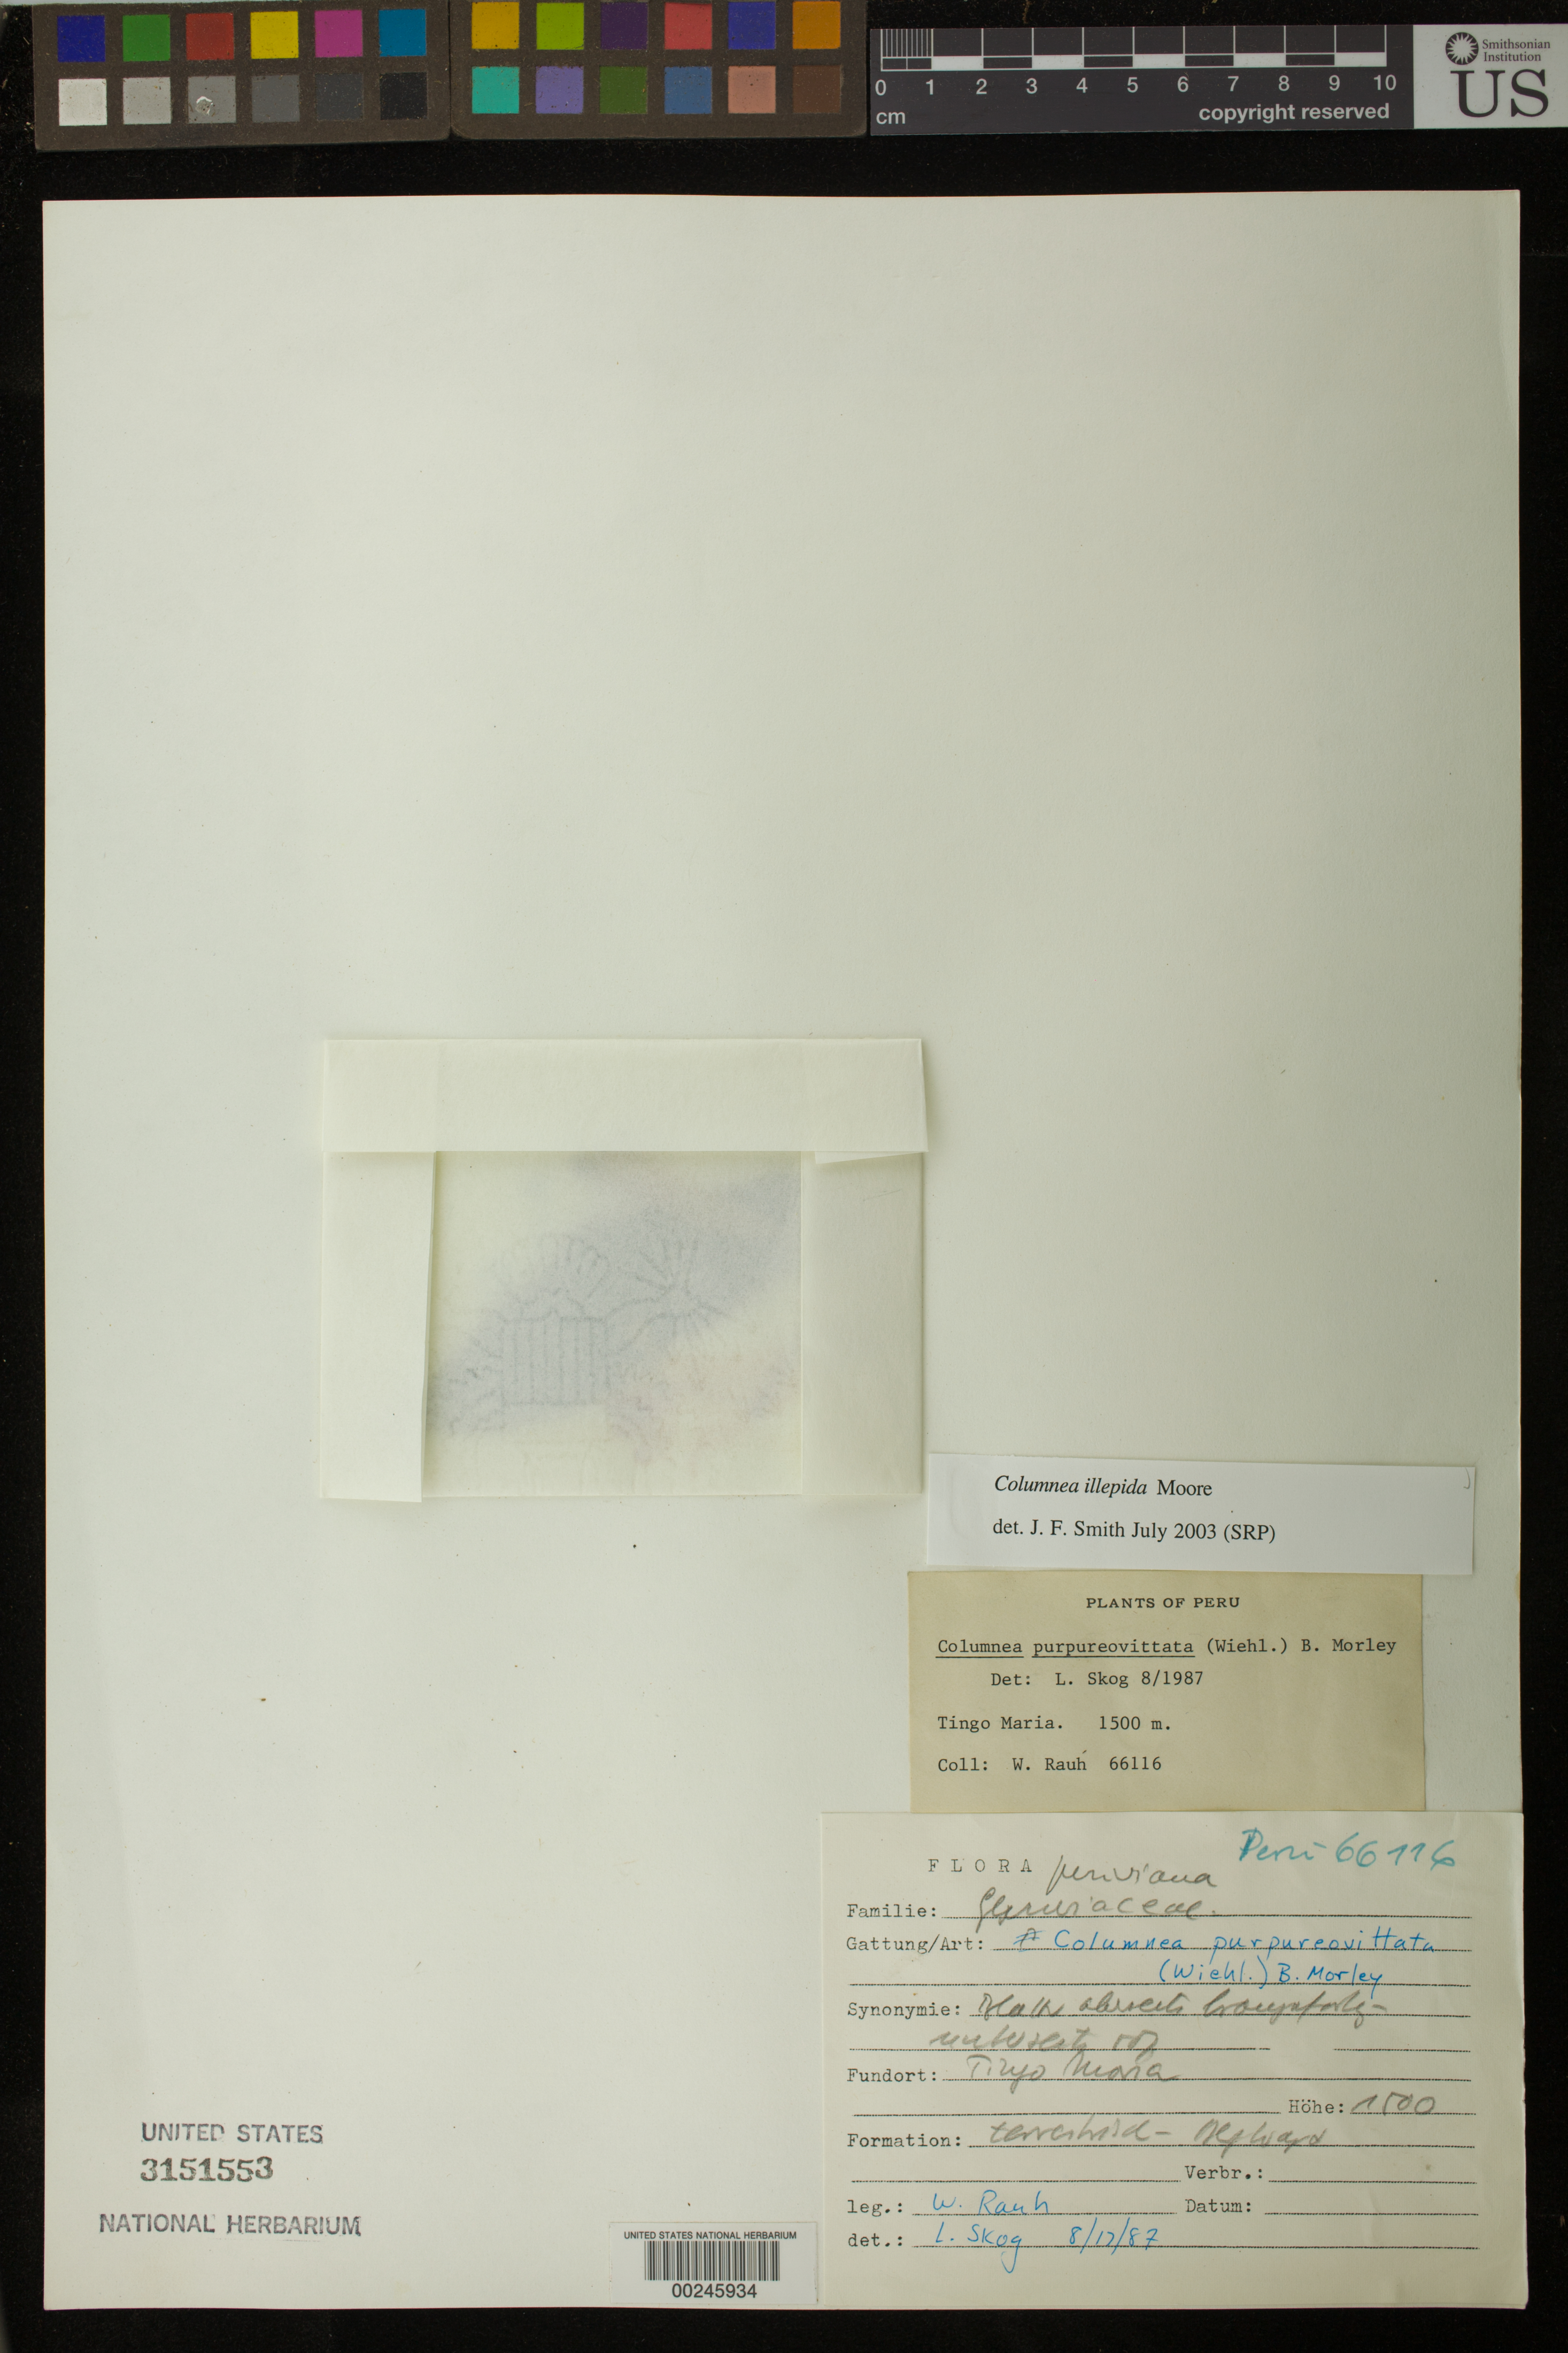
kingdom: Plantae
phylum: Tracheophyta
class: Magnoliopsida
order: Lamiales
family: Gesneriaceae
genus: Columnea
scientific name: Columnea illepida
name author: H.E. Moore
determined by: Smith, J. F.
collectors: W. Rauh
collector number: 66116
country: Peru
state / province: Huánuco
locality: Tingo Maria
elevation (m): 1500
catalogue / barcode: US 3151553